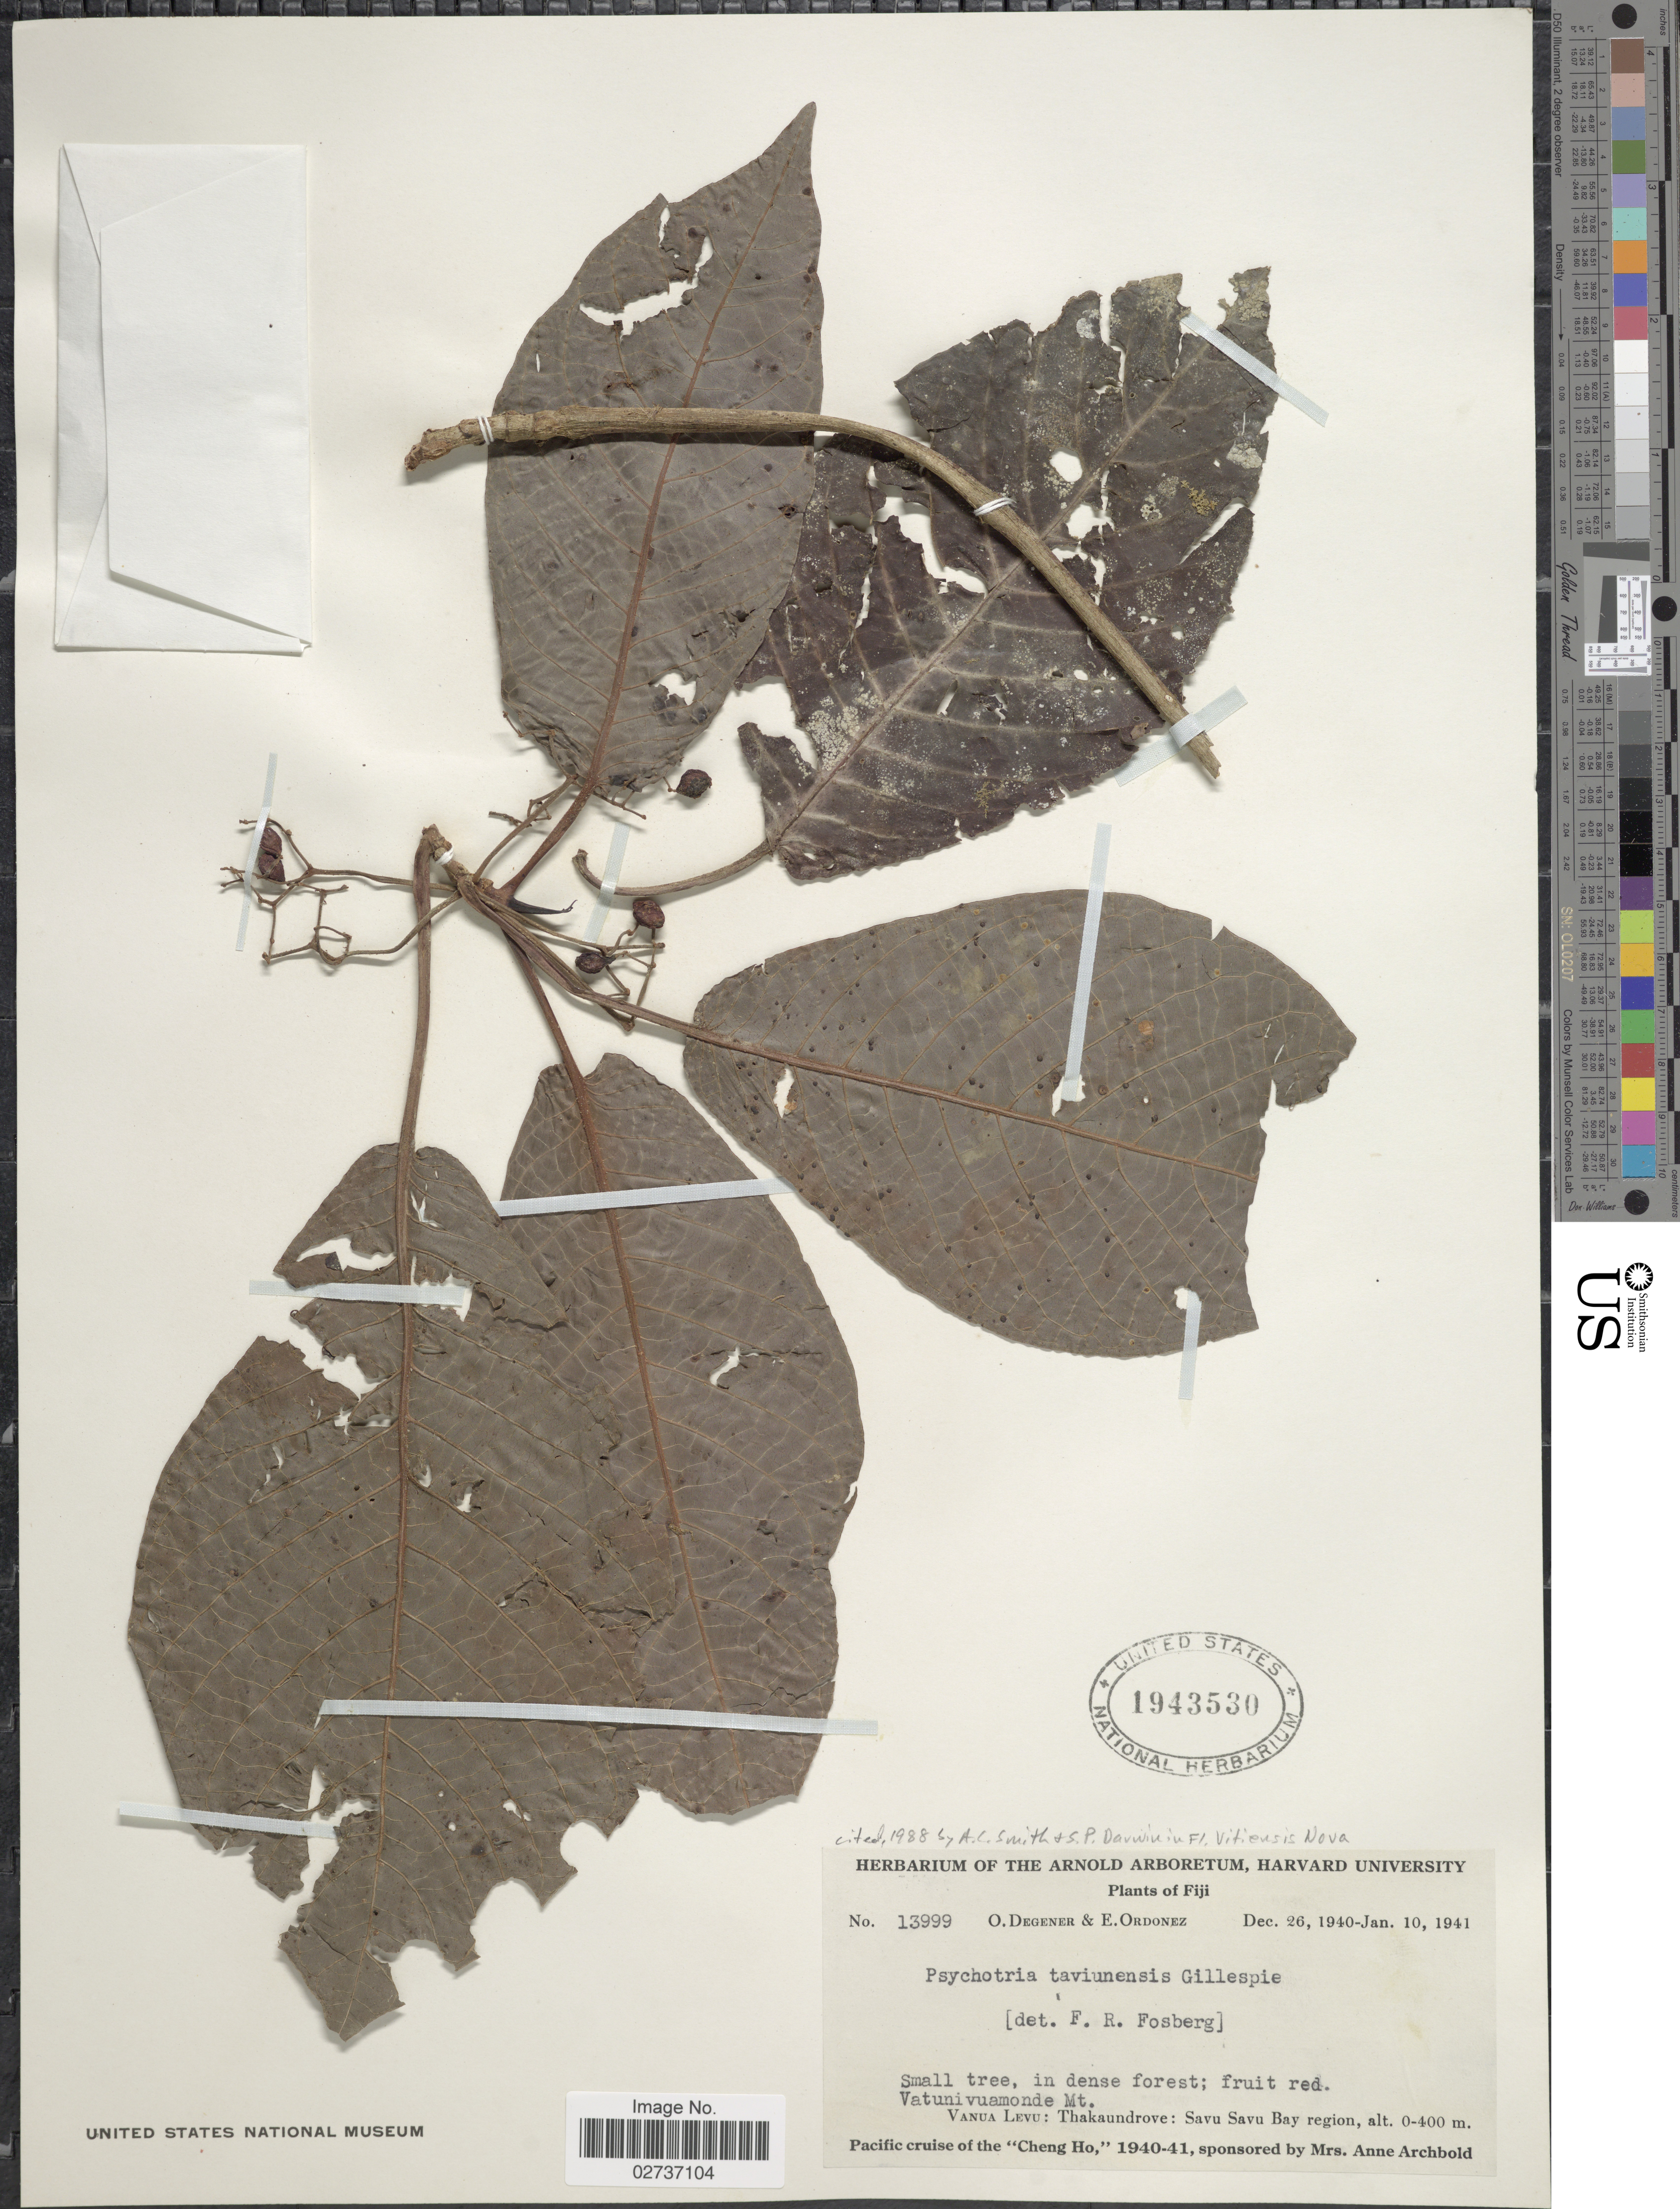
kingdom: Plantae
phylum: Tracheophyta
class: Magnoliopsida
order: Gentianales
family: Rubiaceae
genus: Psychotria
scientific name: Psychotria taviuniensis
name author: Gillespie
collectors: O. Degener & E. Ordonez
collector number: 13999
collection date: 1940-12-26/1941-01-10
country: Fiji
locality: Vatunivuamonde Mt. Vanua Levu: Thakaundrove: Savu Savu Bay region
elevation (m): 0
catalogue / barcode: US 1943530